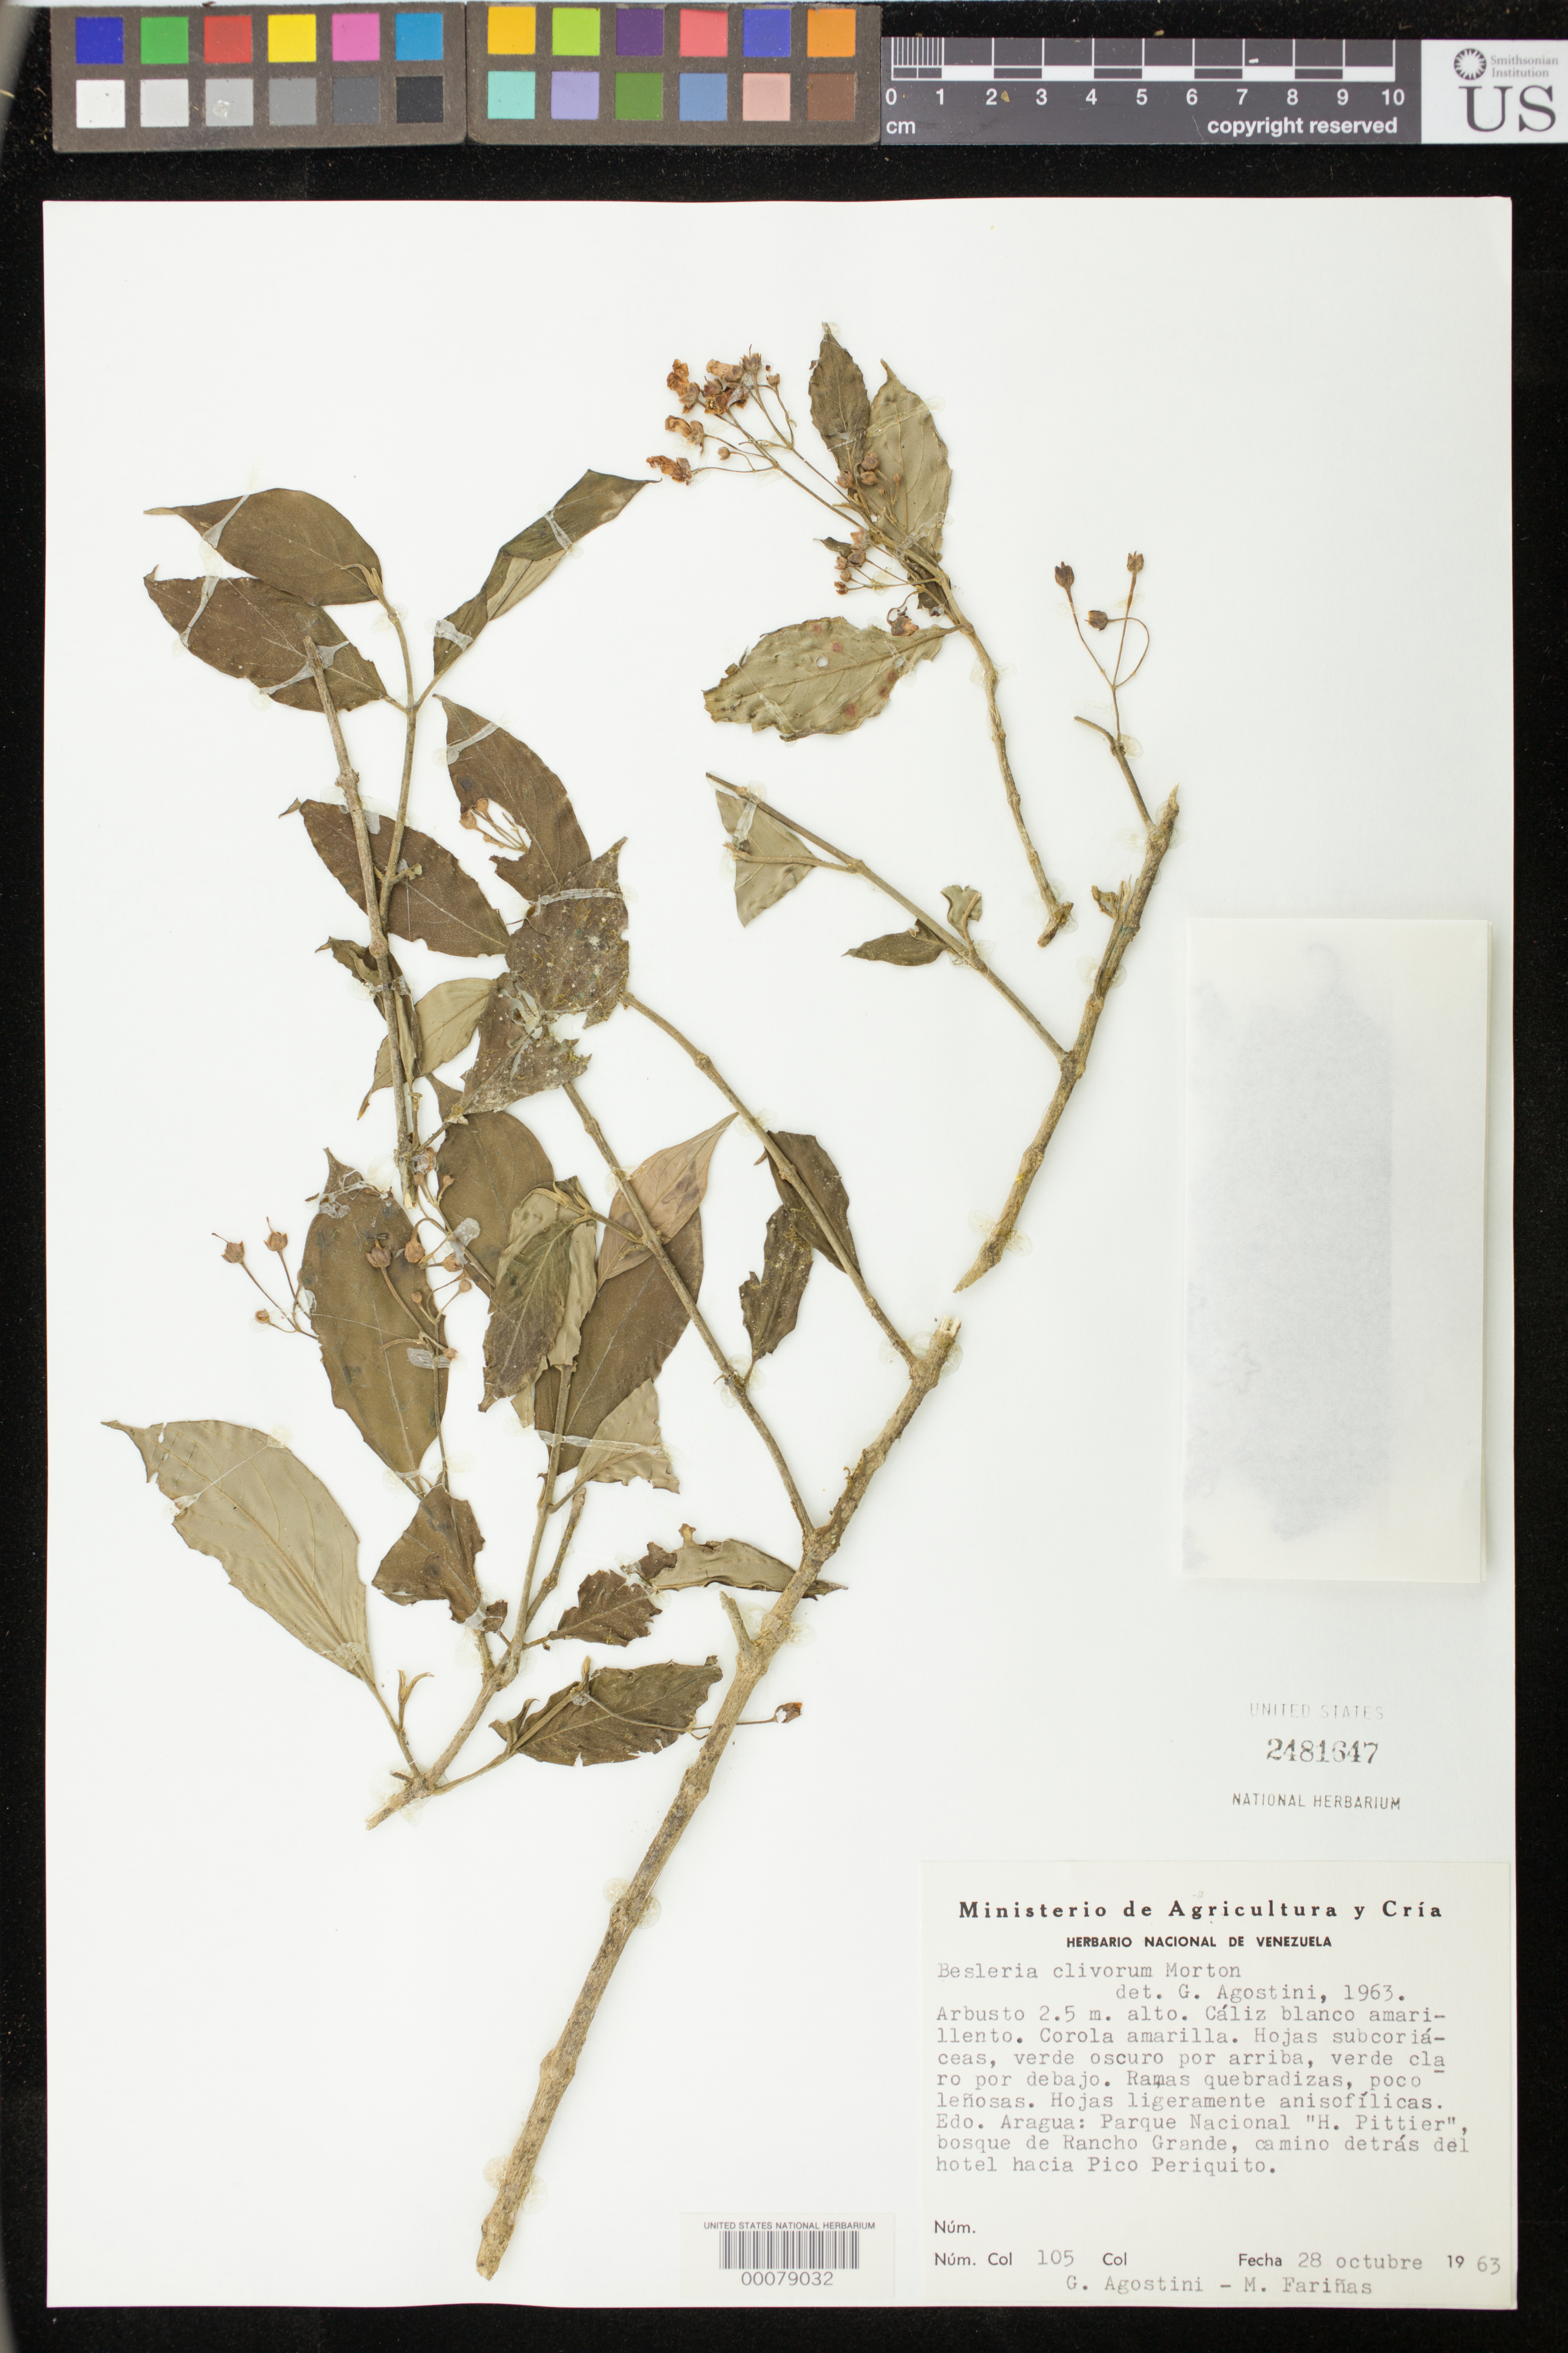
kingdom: Plantae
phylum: Tracheophyta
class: Magnoliopsida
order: Lamiales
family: Gesneriaceae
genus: Besleria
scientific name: Besleria clivorum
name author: C.V. Morton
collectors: G. Agostini & M. Fariñas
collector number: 105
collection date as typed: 28 Oct 1963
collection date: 1963-10-28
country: Venezuela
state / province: Aragua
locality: Parque Nacional "H. Pittier", forest of Rancho Grande, road behind the hotel near Pico Periquito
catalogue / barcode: US 2481647